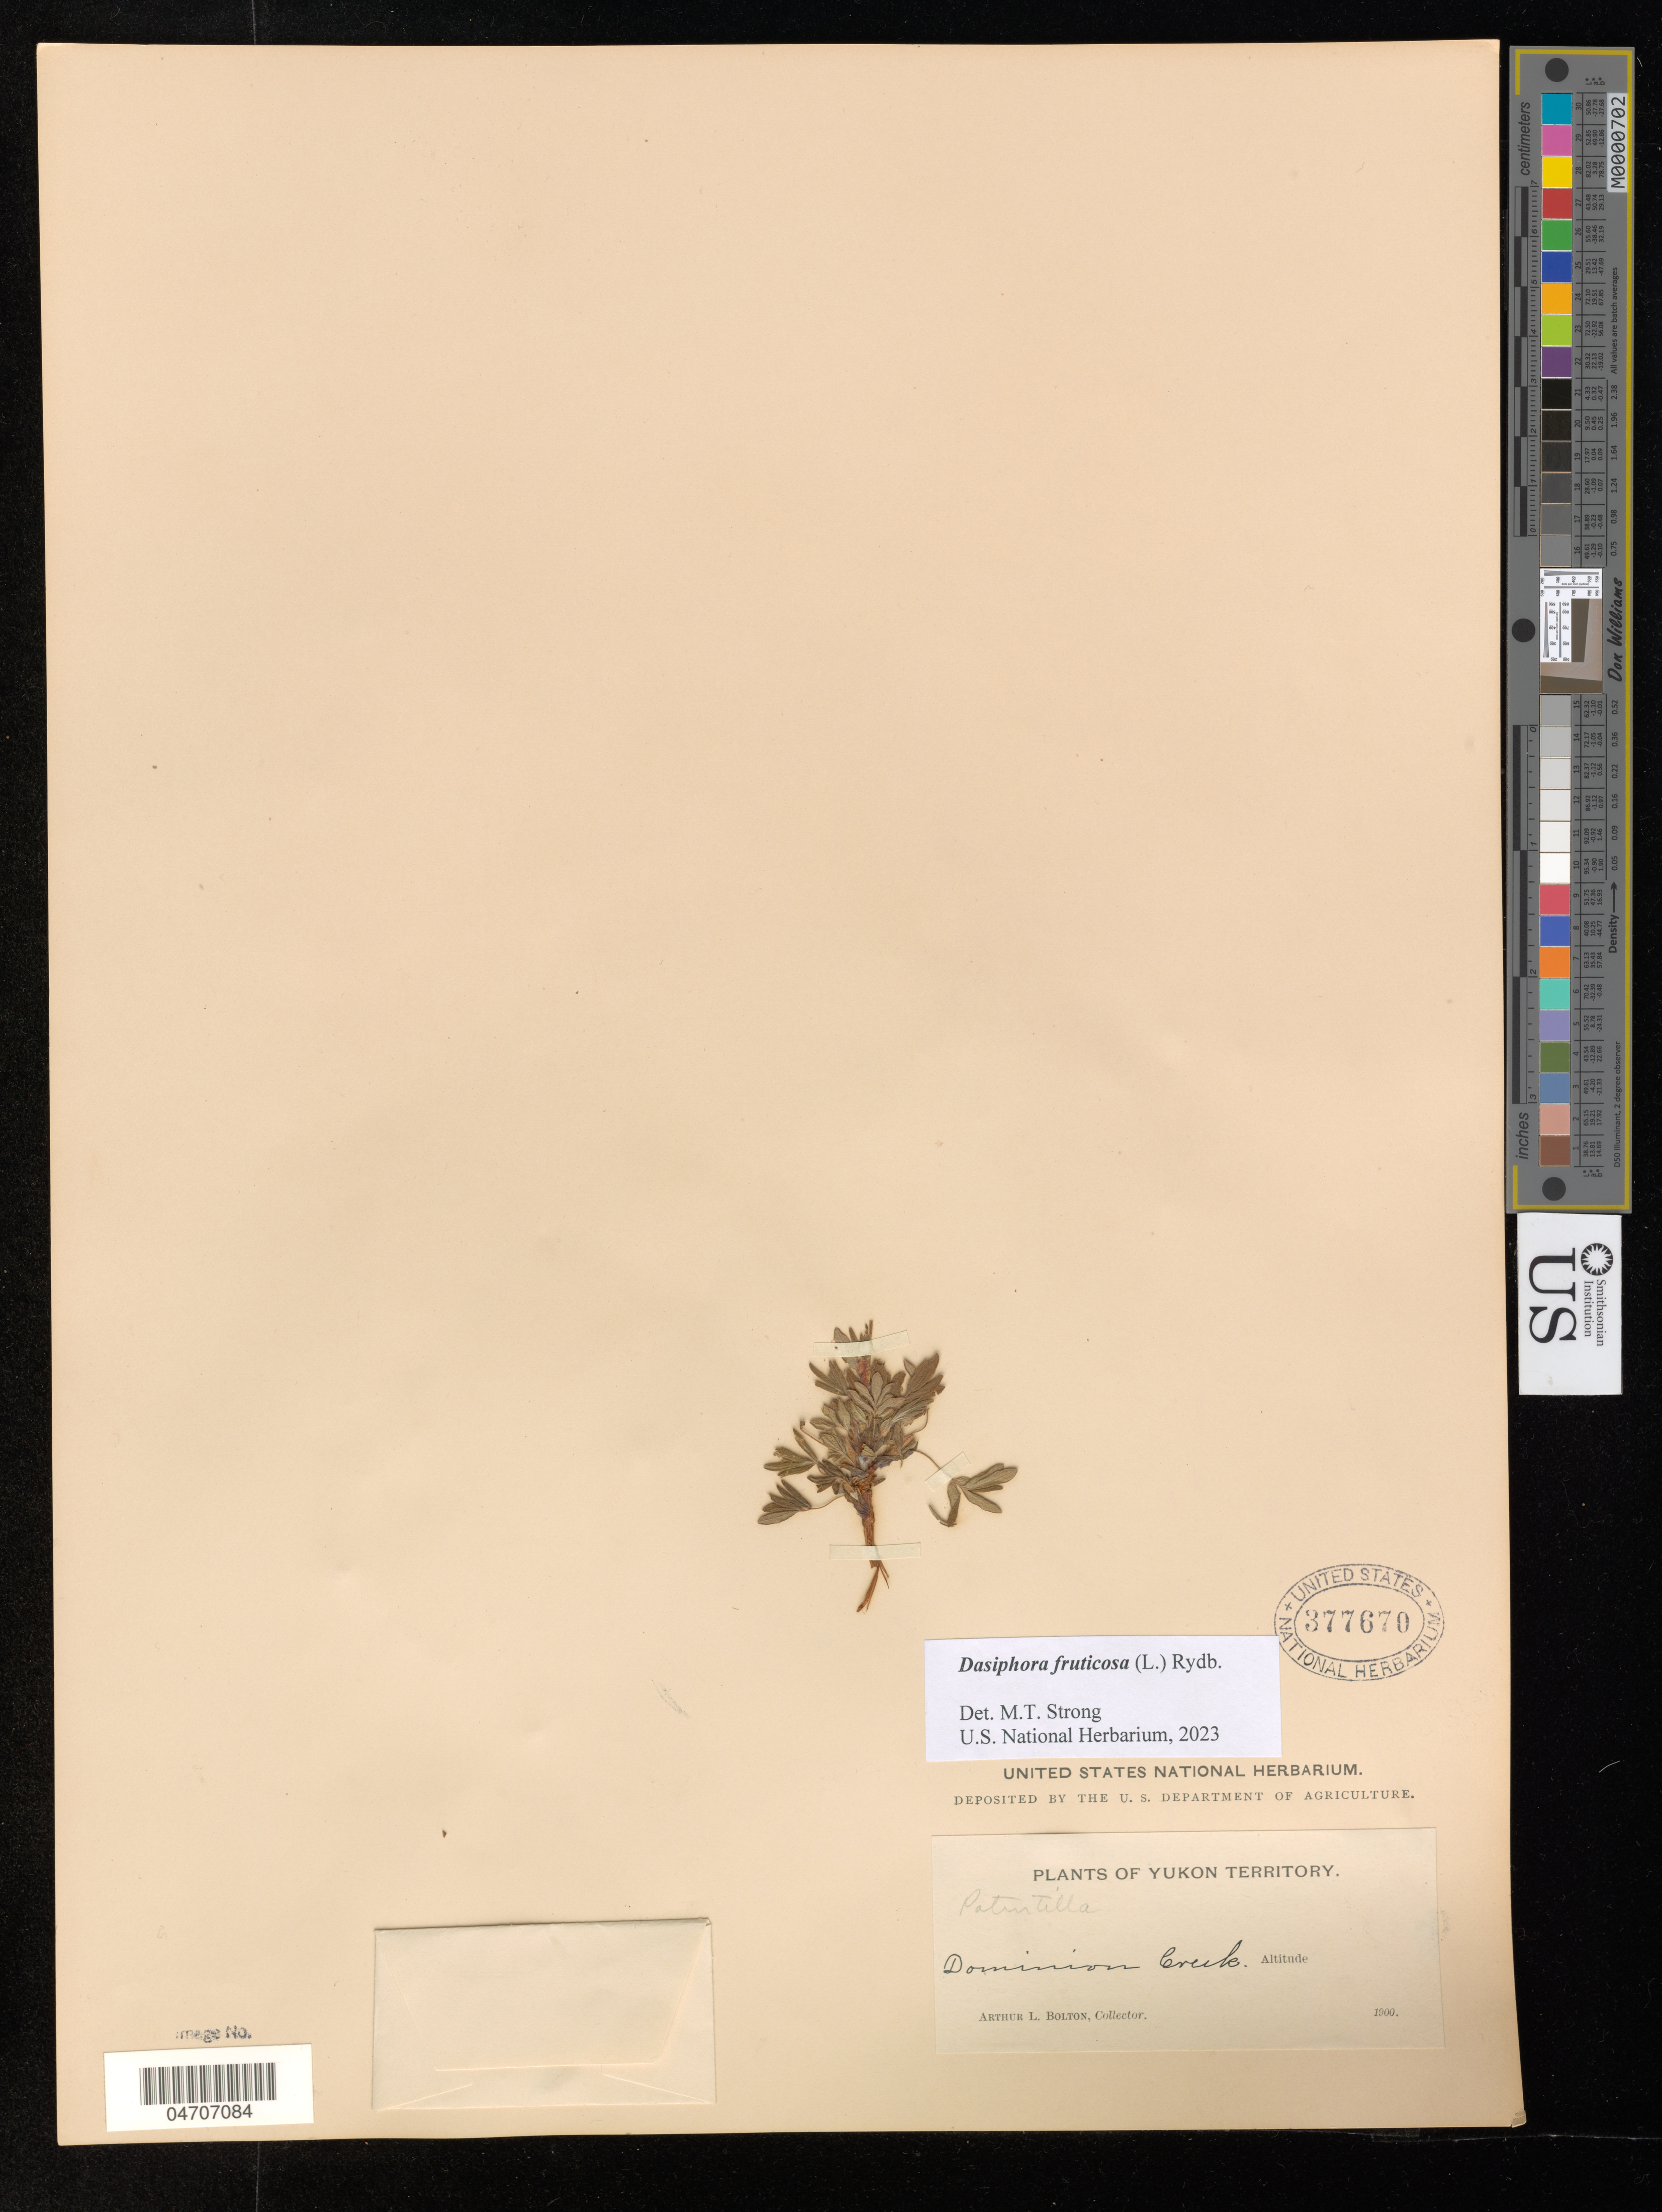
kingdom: Plantae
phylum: Tracheophyta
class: Magnoliopsida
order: Rosales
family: Rosaceae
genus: Dasiphora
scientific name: Dasiphora fruticosa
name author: (L.) Rydb.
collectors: A. Bolton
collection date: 1900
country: Canada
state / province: Yukon Territory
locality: Dominion Creek.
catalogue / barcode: US 377670